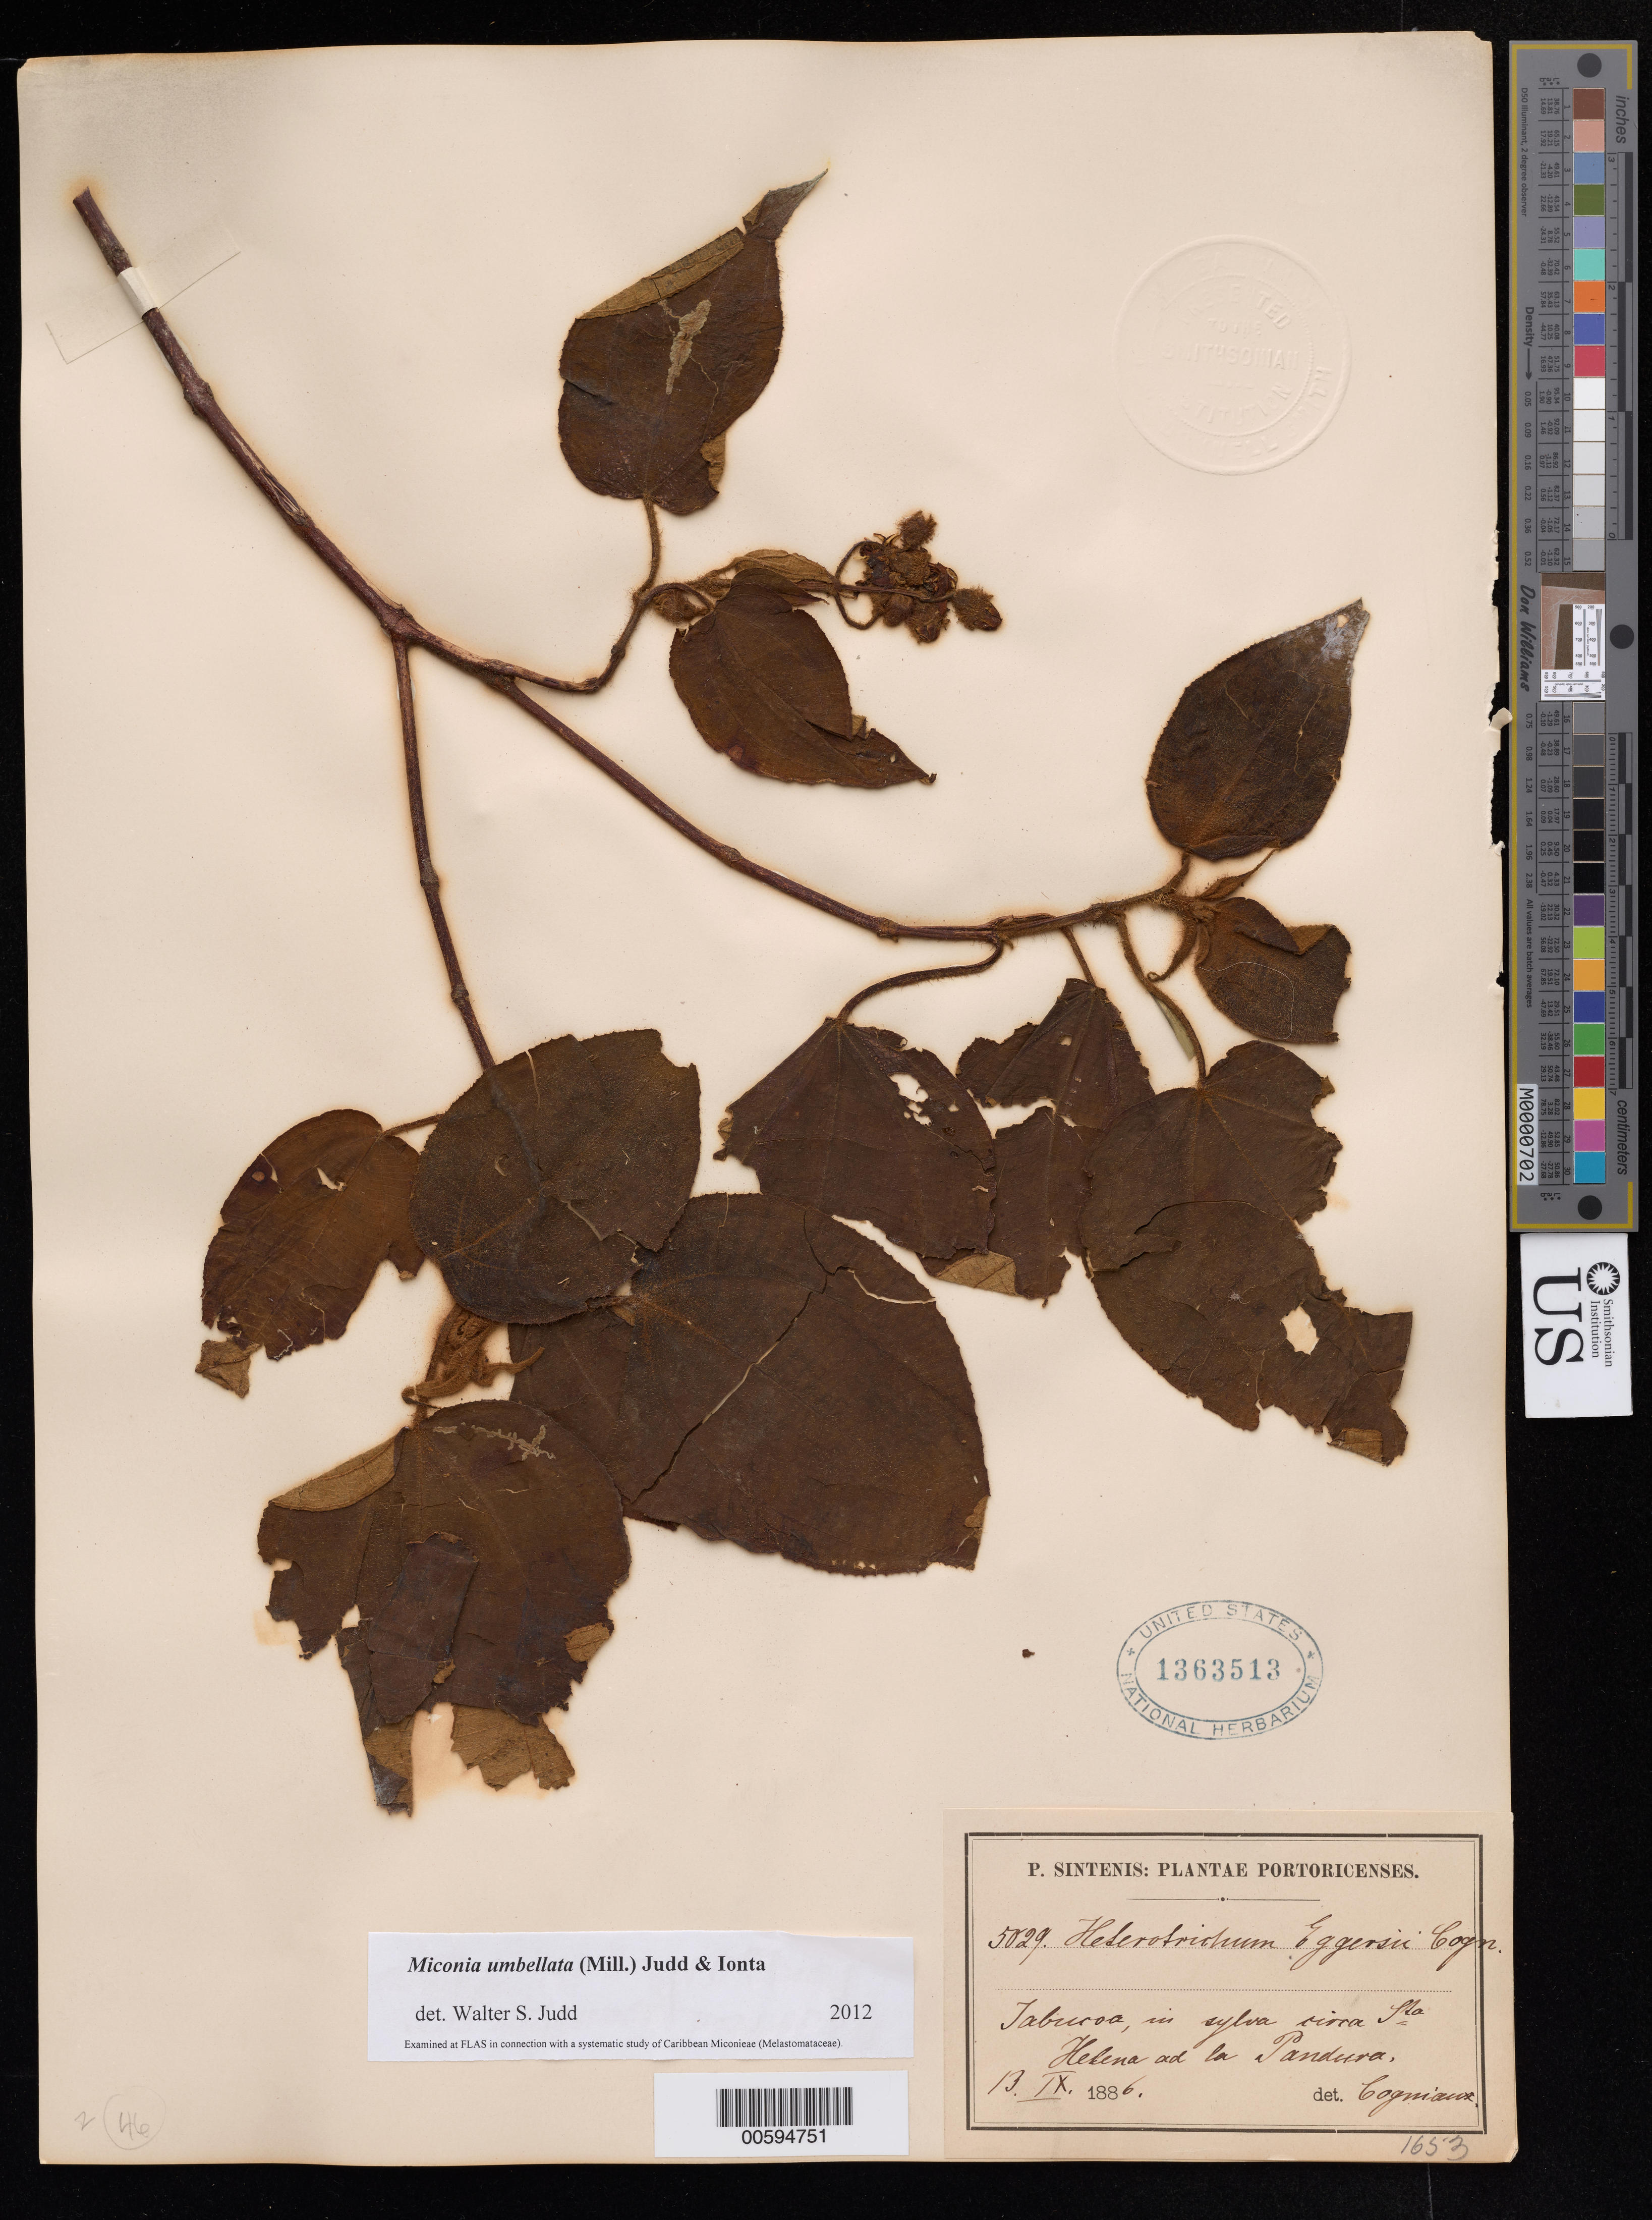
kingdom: Plantae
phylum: Tracheophyta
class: Magnoliopsida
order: Myrtales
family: Melastomataceae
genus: Miconia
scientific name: Miconia umbellata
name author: (Mill.) Judd & Ionta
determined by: Judd, Walter S.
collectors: P. Sintenis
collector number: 5029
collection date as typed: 13 Sep 1886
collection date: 1886-09-13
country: Puerto Rico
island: Greater Antilles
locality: Yabucoa, in sylva circa Sta. Helena ad la Pandura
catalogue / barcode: US 1363513